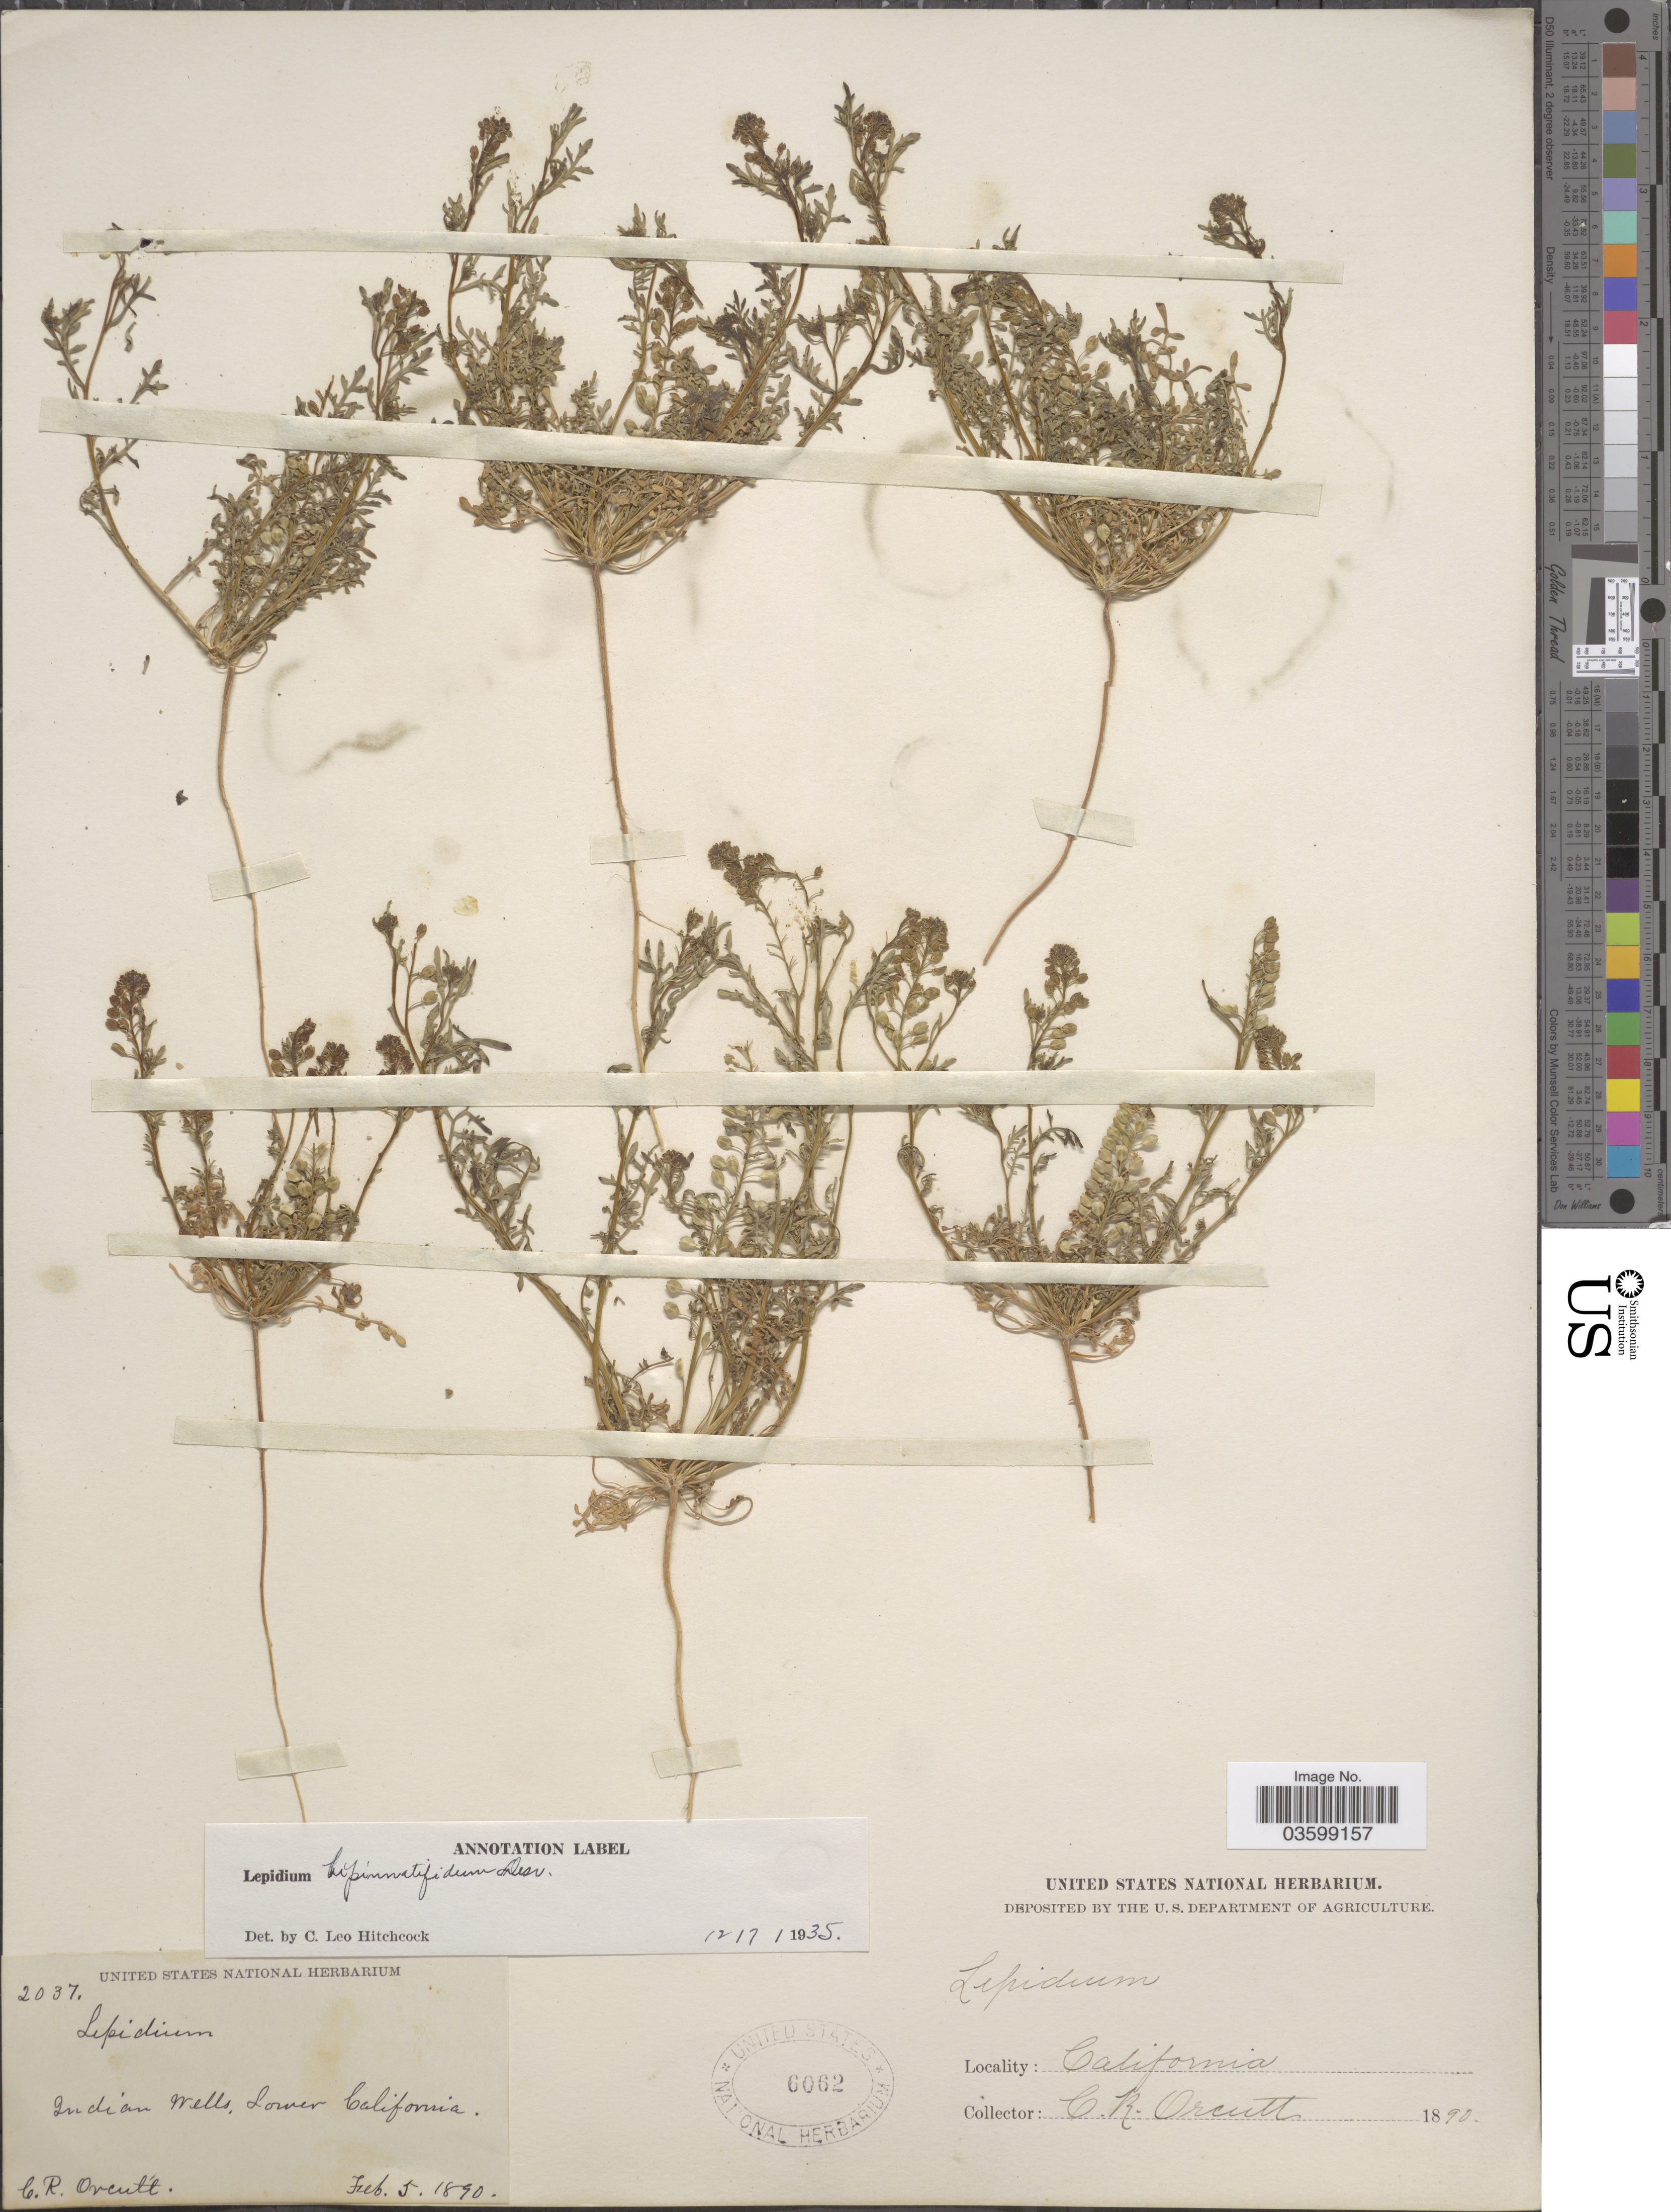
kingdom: Plantae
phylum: Tracheophyta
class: Magnoliopsida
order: Brassicales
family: Brassicaceae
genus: Lepidium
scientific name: Lepidium oblongum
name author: Small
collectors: C. R. Orcutt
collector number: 2037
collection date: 1890-02-05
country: United States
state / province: California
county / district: Riverside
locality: Indian Wells, Lower California.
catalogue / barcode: US 6062